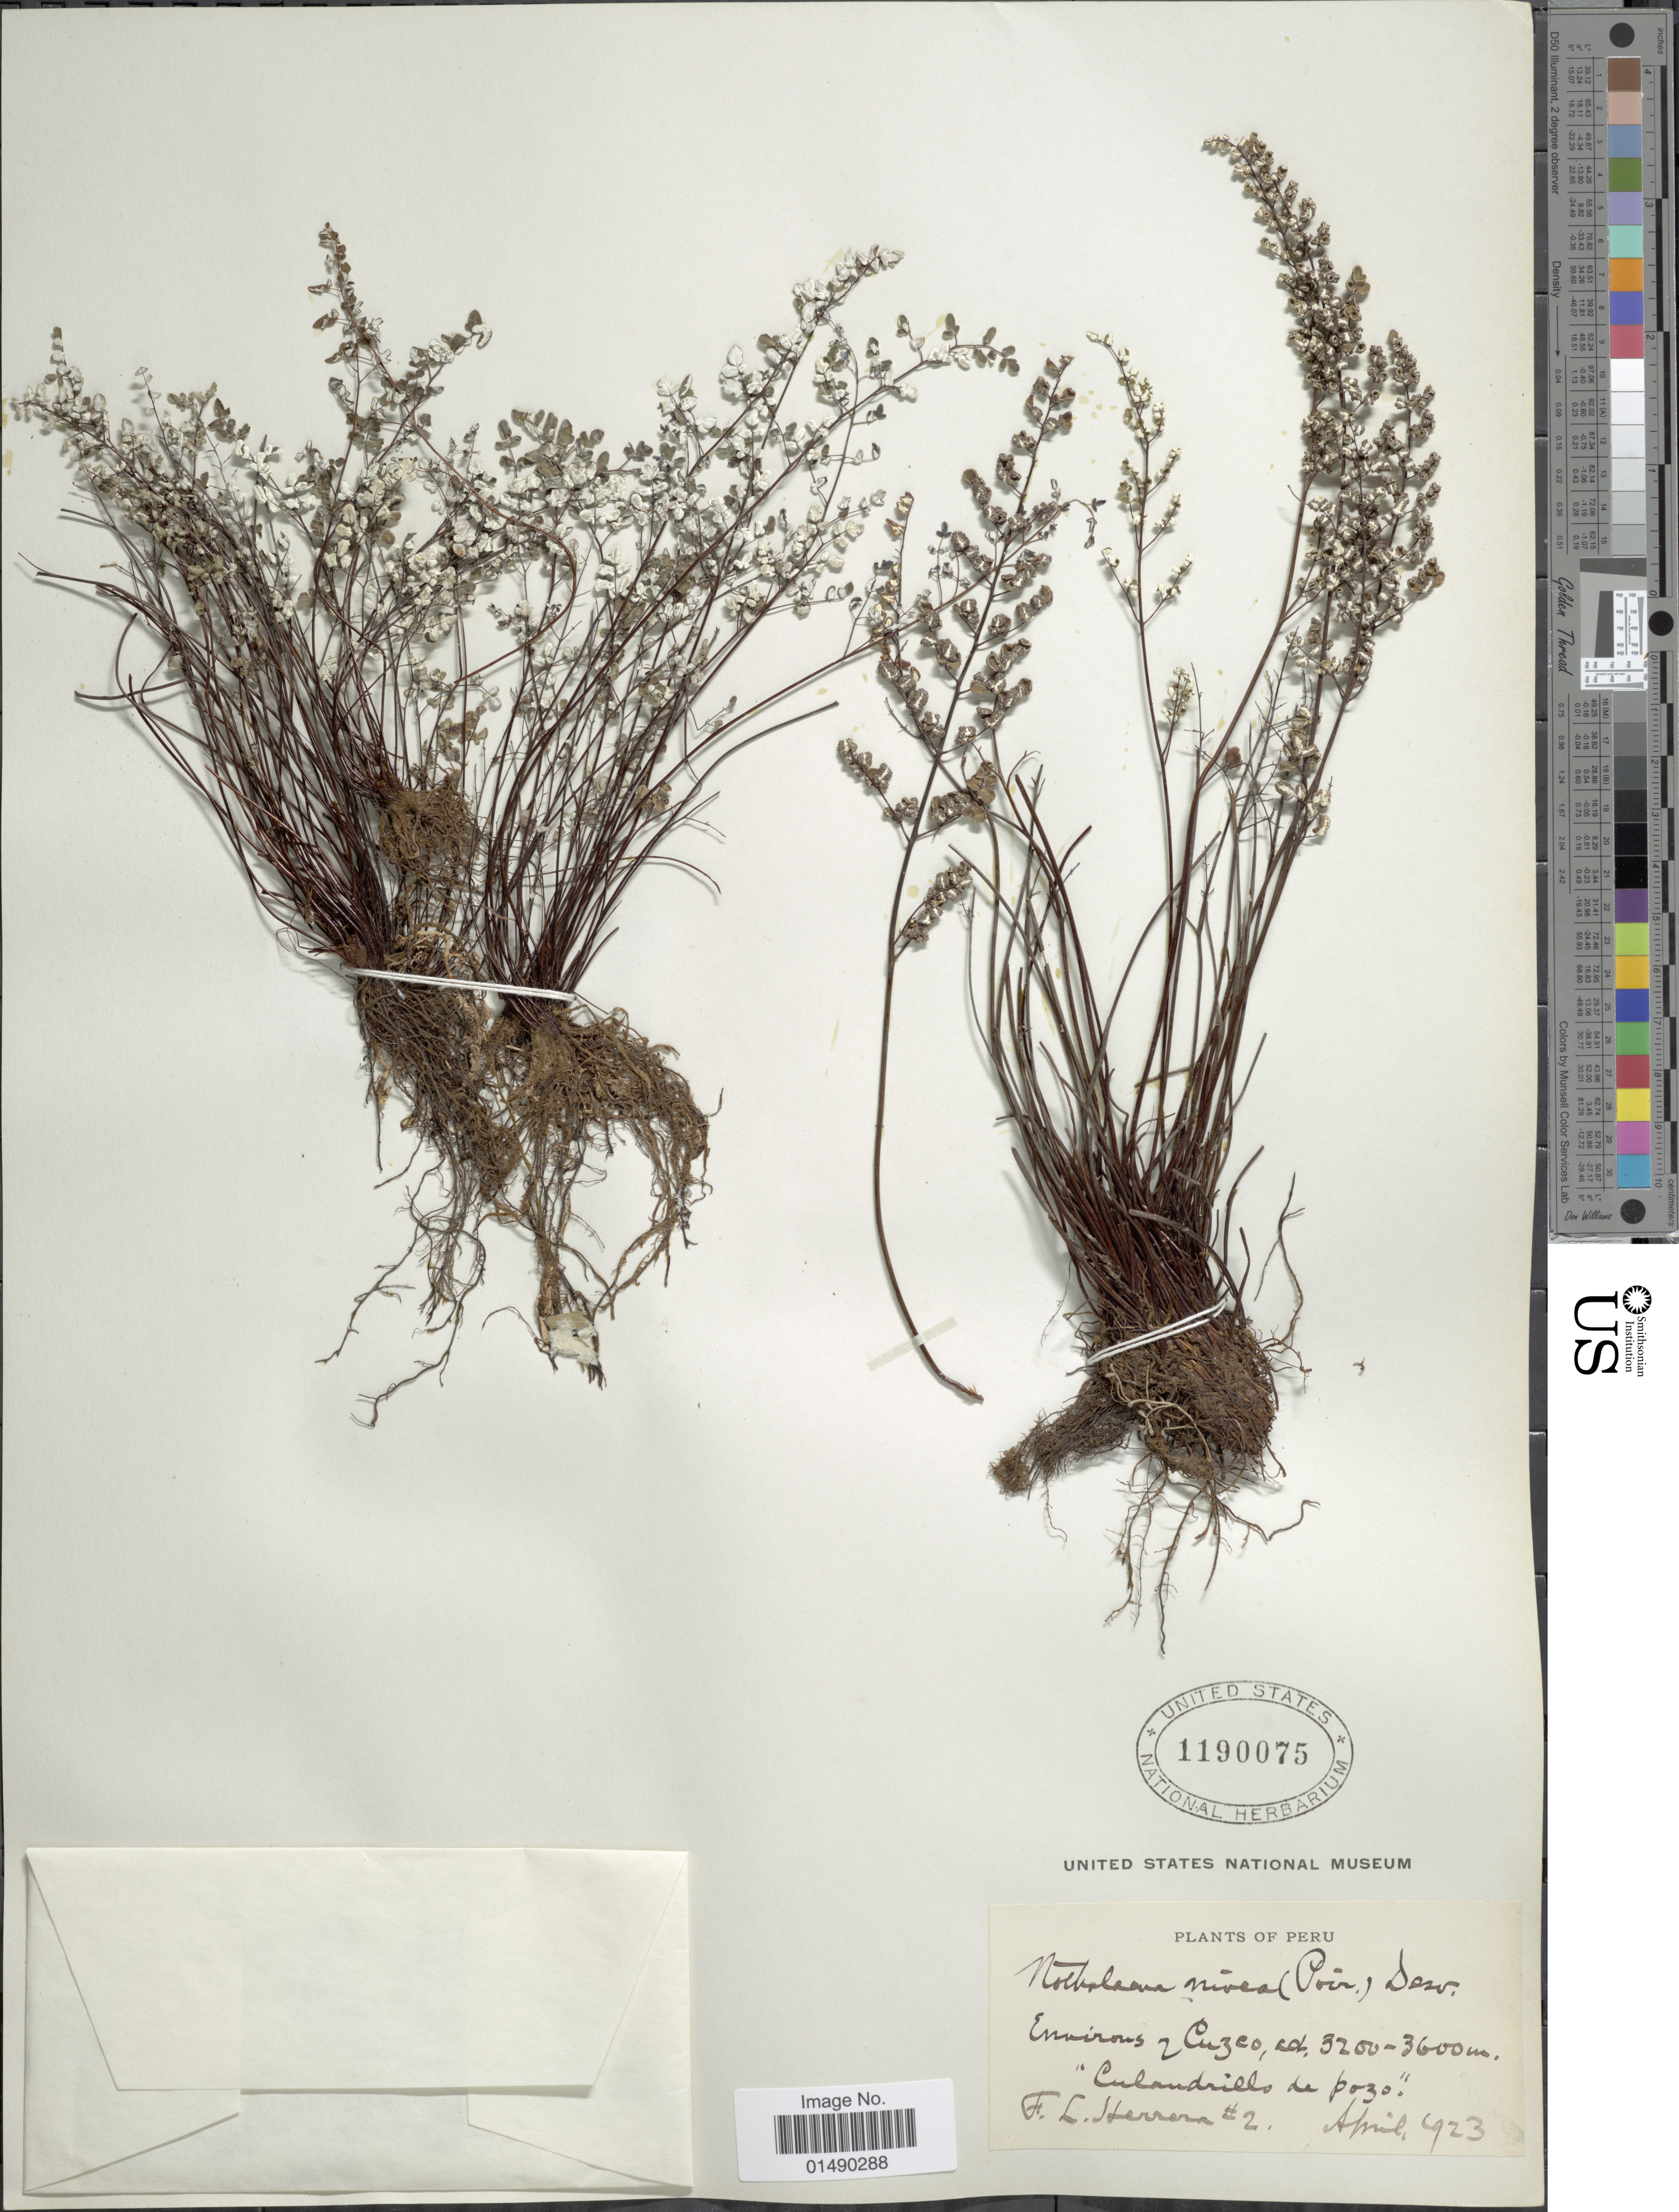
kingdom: Plantae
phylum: Tracheophyta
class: Polypodiopsida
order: Polypodiales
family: Pteridaceae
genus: Argyrochosma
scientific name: Argyrochosma nivea var. nivea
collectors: F. L. Herrera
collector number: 2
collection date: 1923-04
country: Peru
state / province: Cusco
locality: Peru, Environs Cuzco, "Culandrills de porzo".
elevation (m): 3200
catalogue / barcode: US 1190075